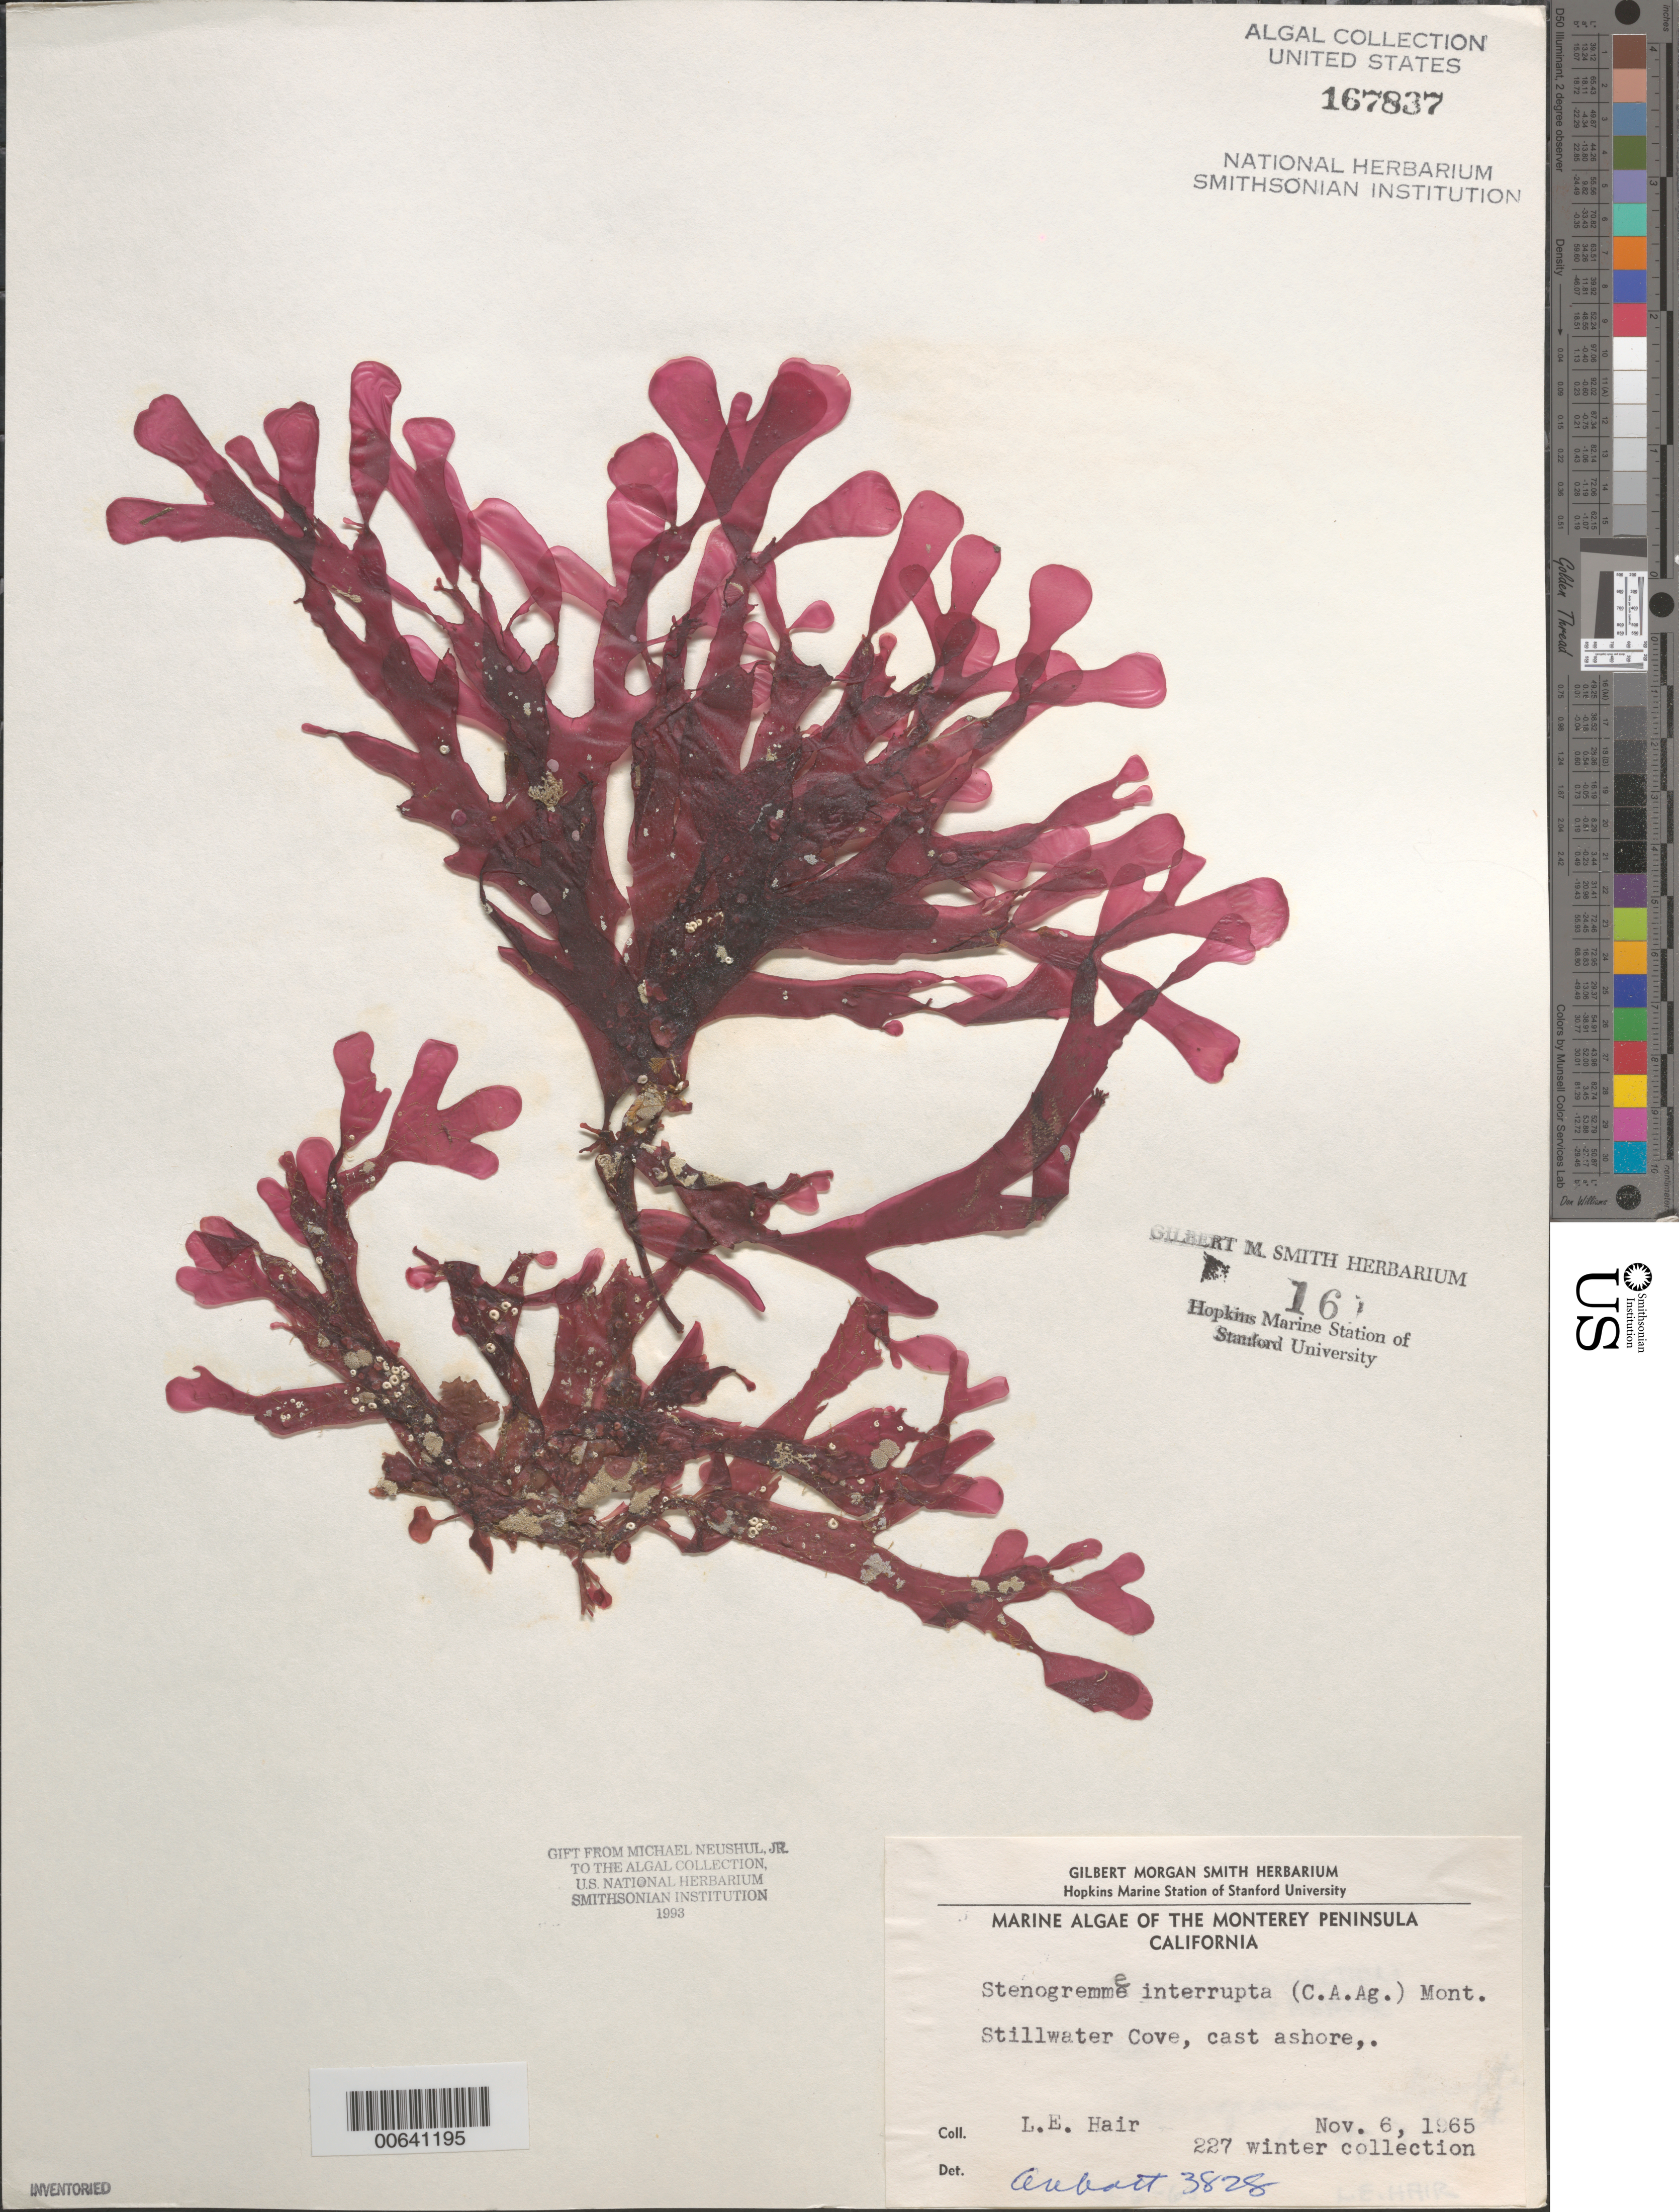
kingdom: Plantae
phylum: Rhodophyta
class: Florideophyceae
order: Gigartinales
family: Phyllophoraceae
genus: Stenogramma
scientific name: Stenogramma interruptum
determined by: Abbott, Isabella A.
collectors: L. Hair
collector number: LEH 227 & IAA 3828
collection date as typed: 06 Nov 1965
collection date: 1965-11-06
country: United States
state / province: California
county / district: Monterey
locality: Stillwater Cove, Monterey Peninsula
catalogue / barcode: US 167837